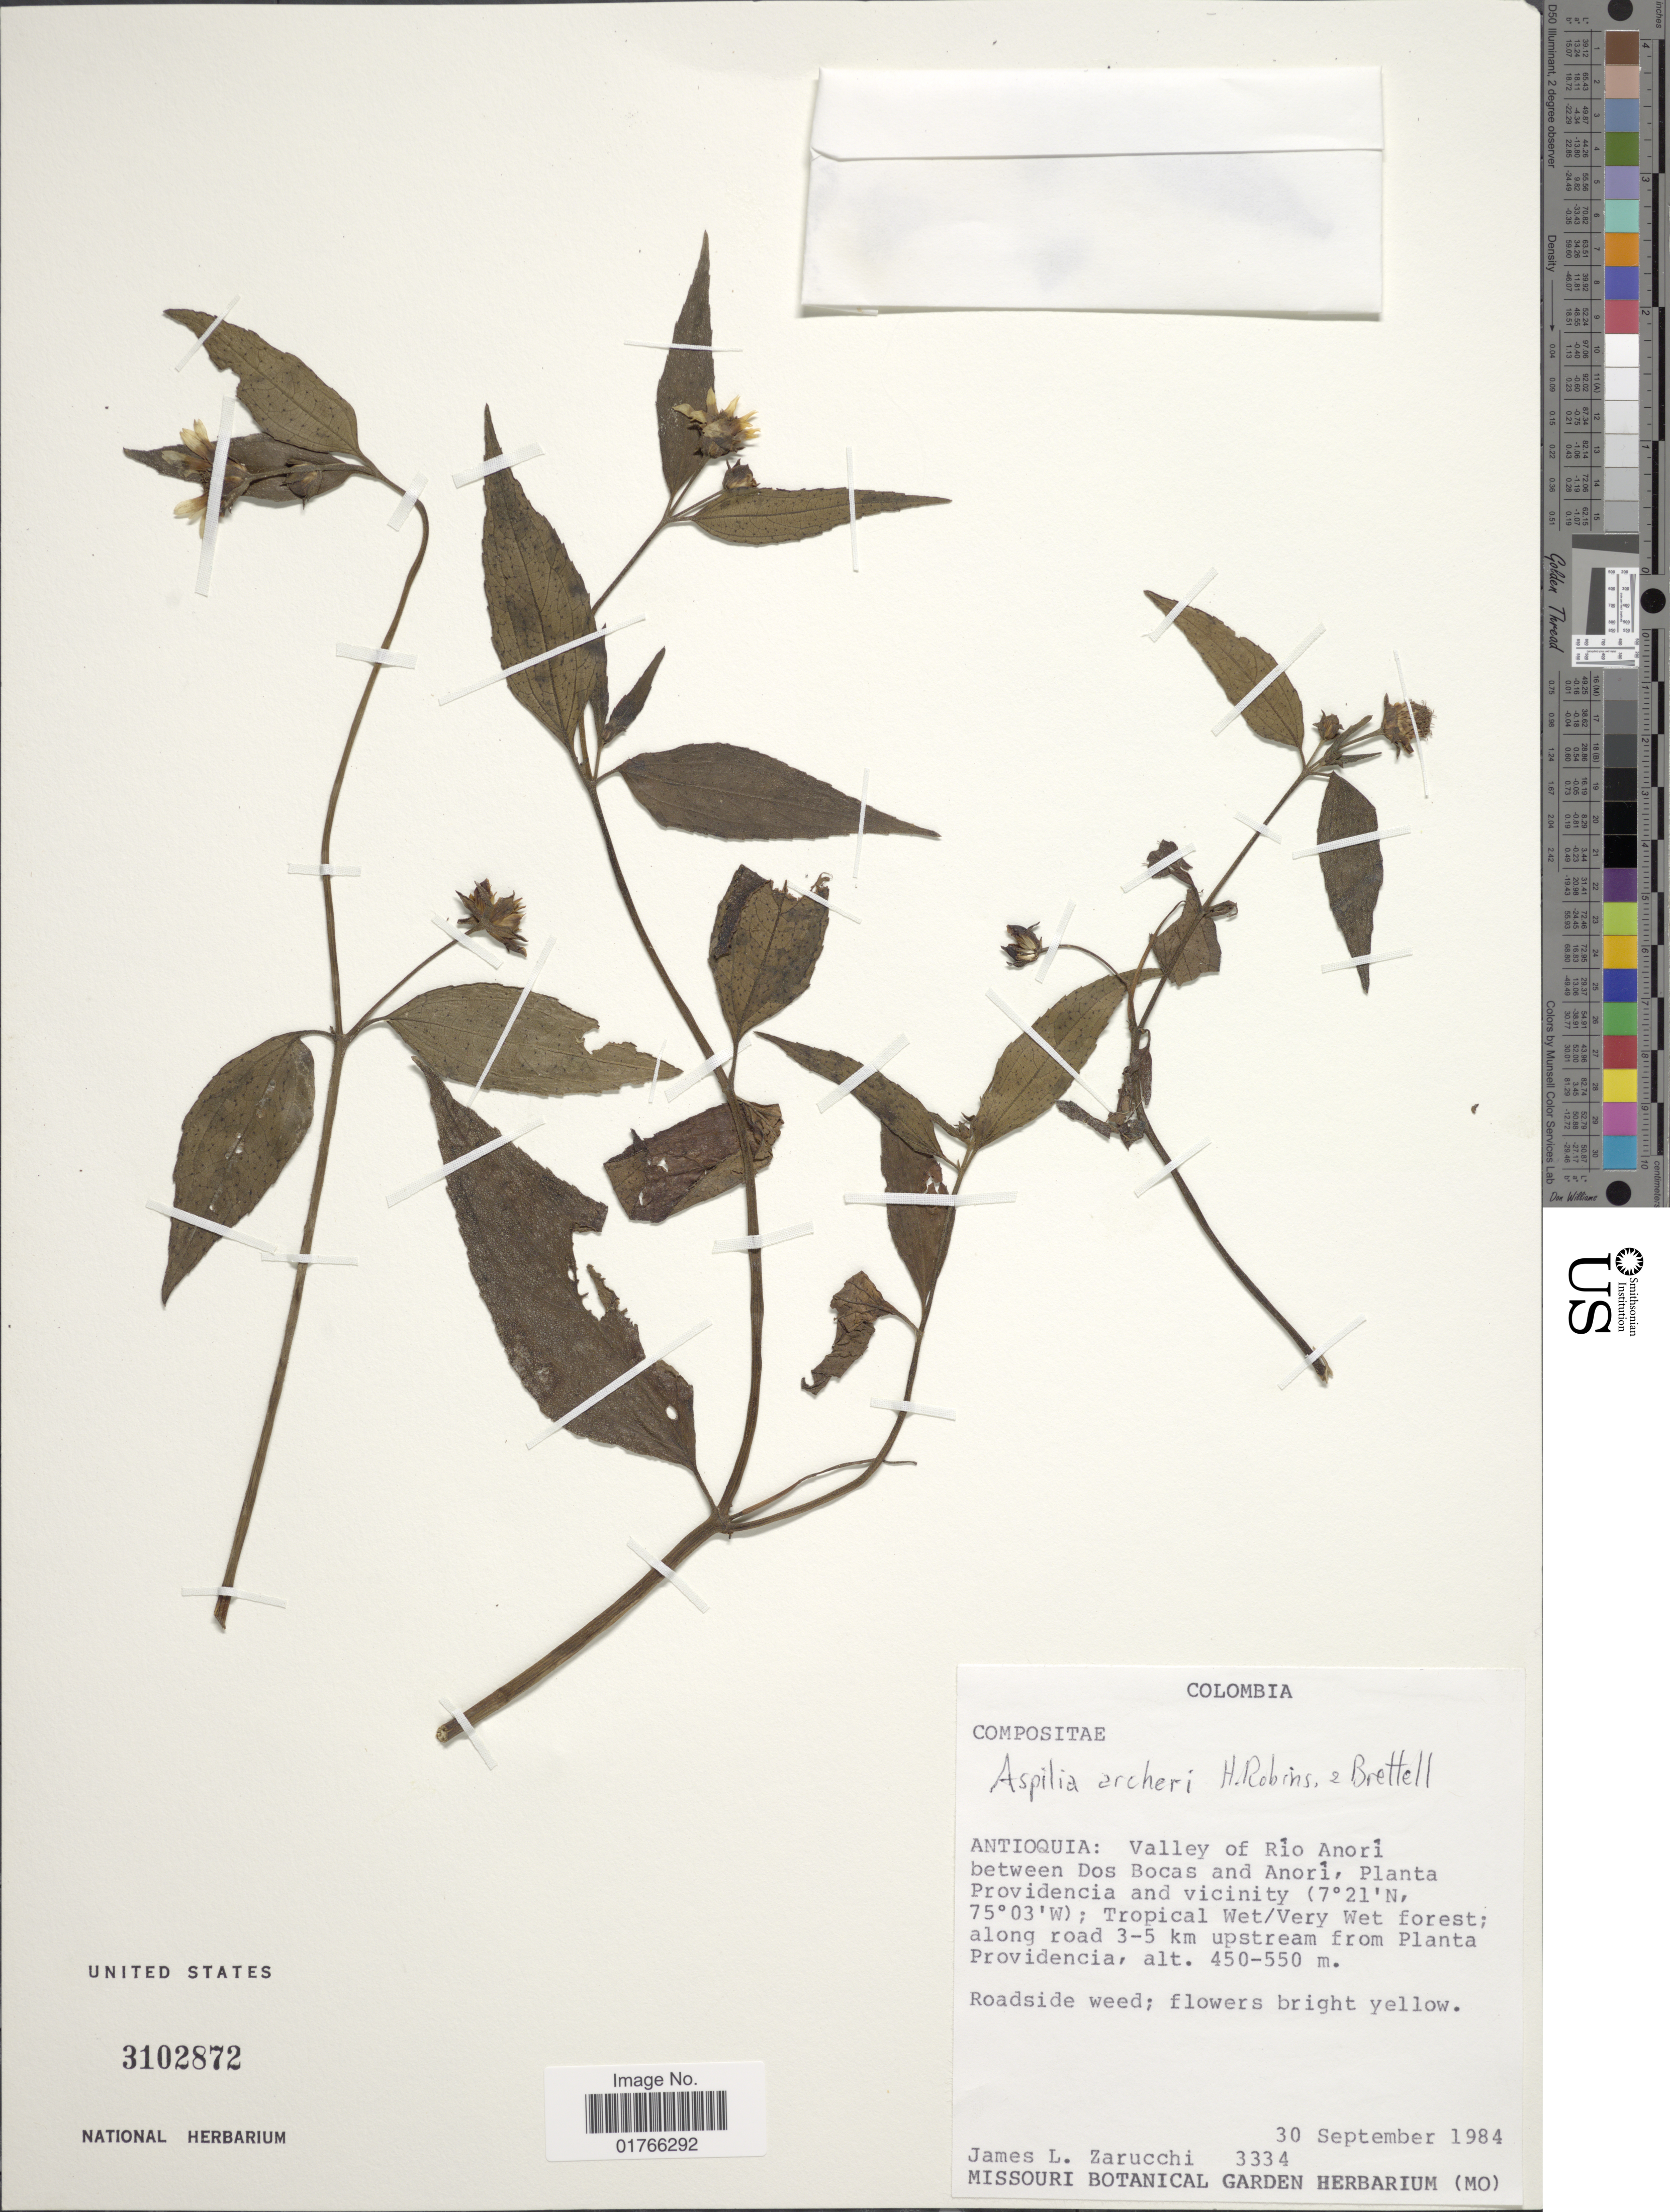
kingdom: Plantae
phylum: Tracheophyta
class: Magnoliopsida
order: Asterales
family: Asteraceae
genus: Elaphandra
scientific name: Elaphandra archeri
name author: H. Rob. & Brettell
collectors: J. L. Zarucchi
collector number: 3334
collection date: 1984-09-30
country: Colombia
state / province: Antioquia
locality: Valley of Rio Anori between Dos Bocas and Anori, Planta Providencia and vicinity, along road 3-5 km upstream from Planta Providencia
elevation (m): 450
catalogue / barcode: US 3102872